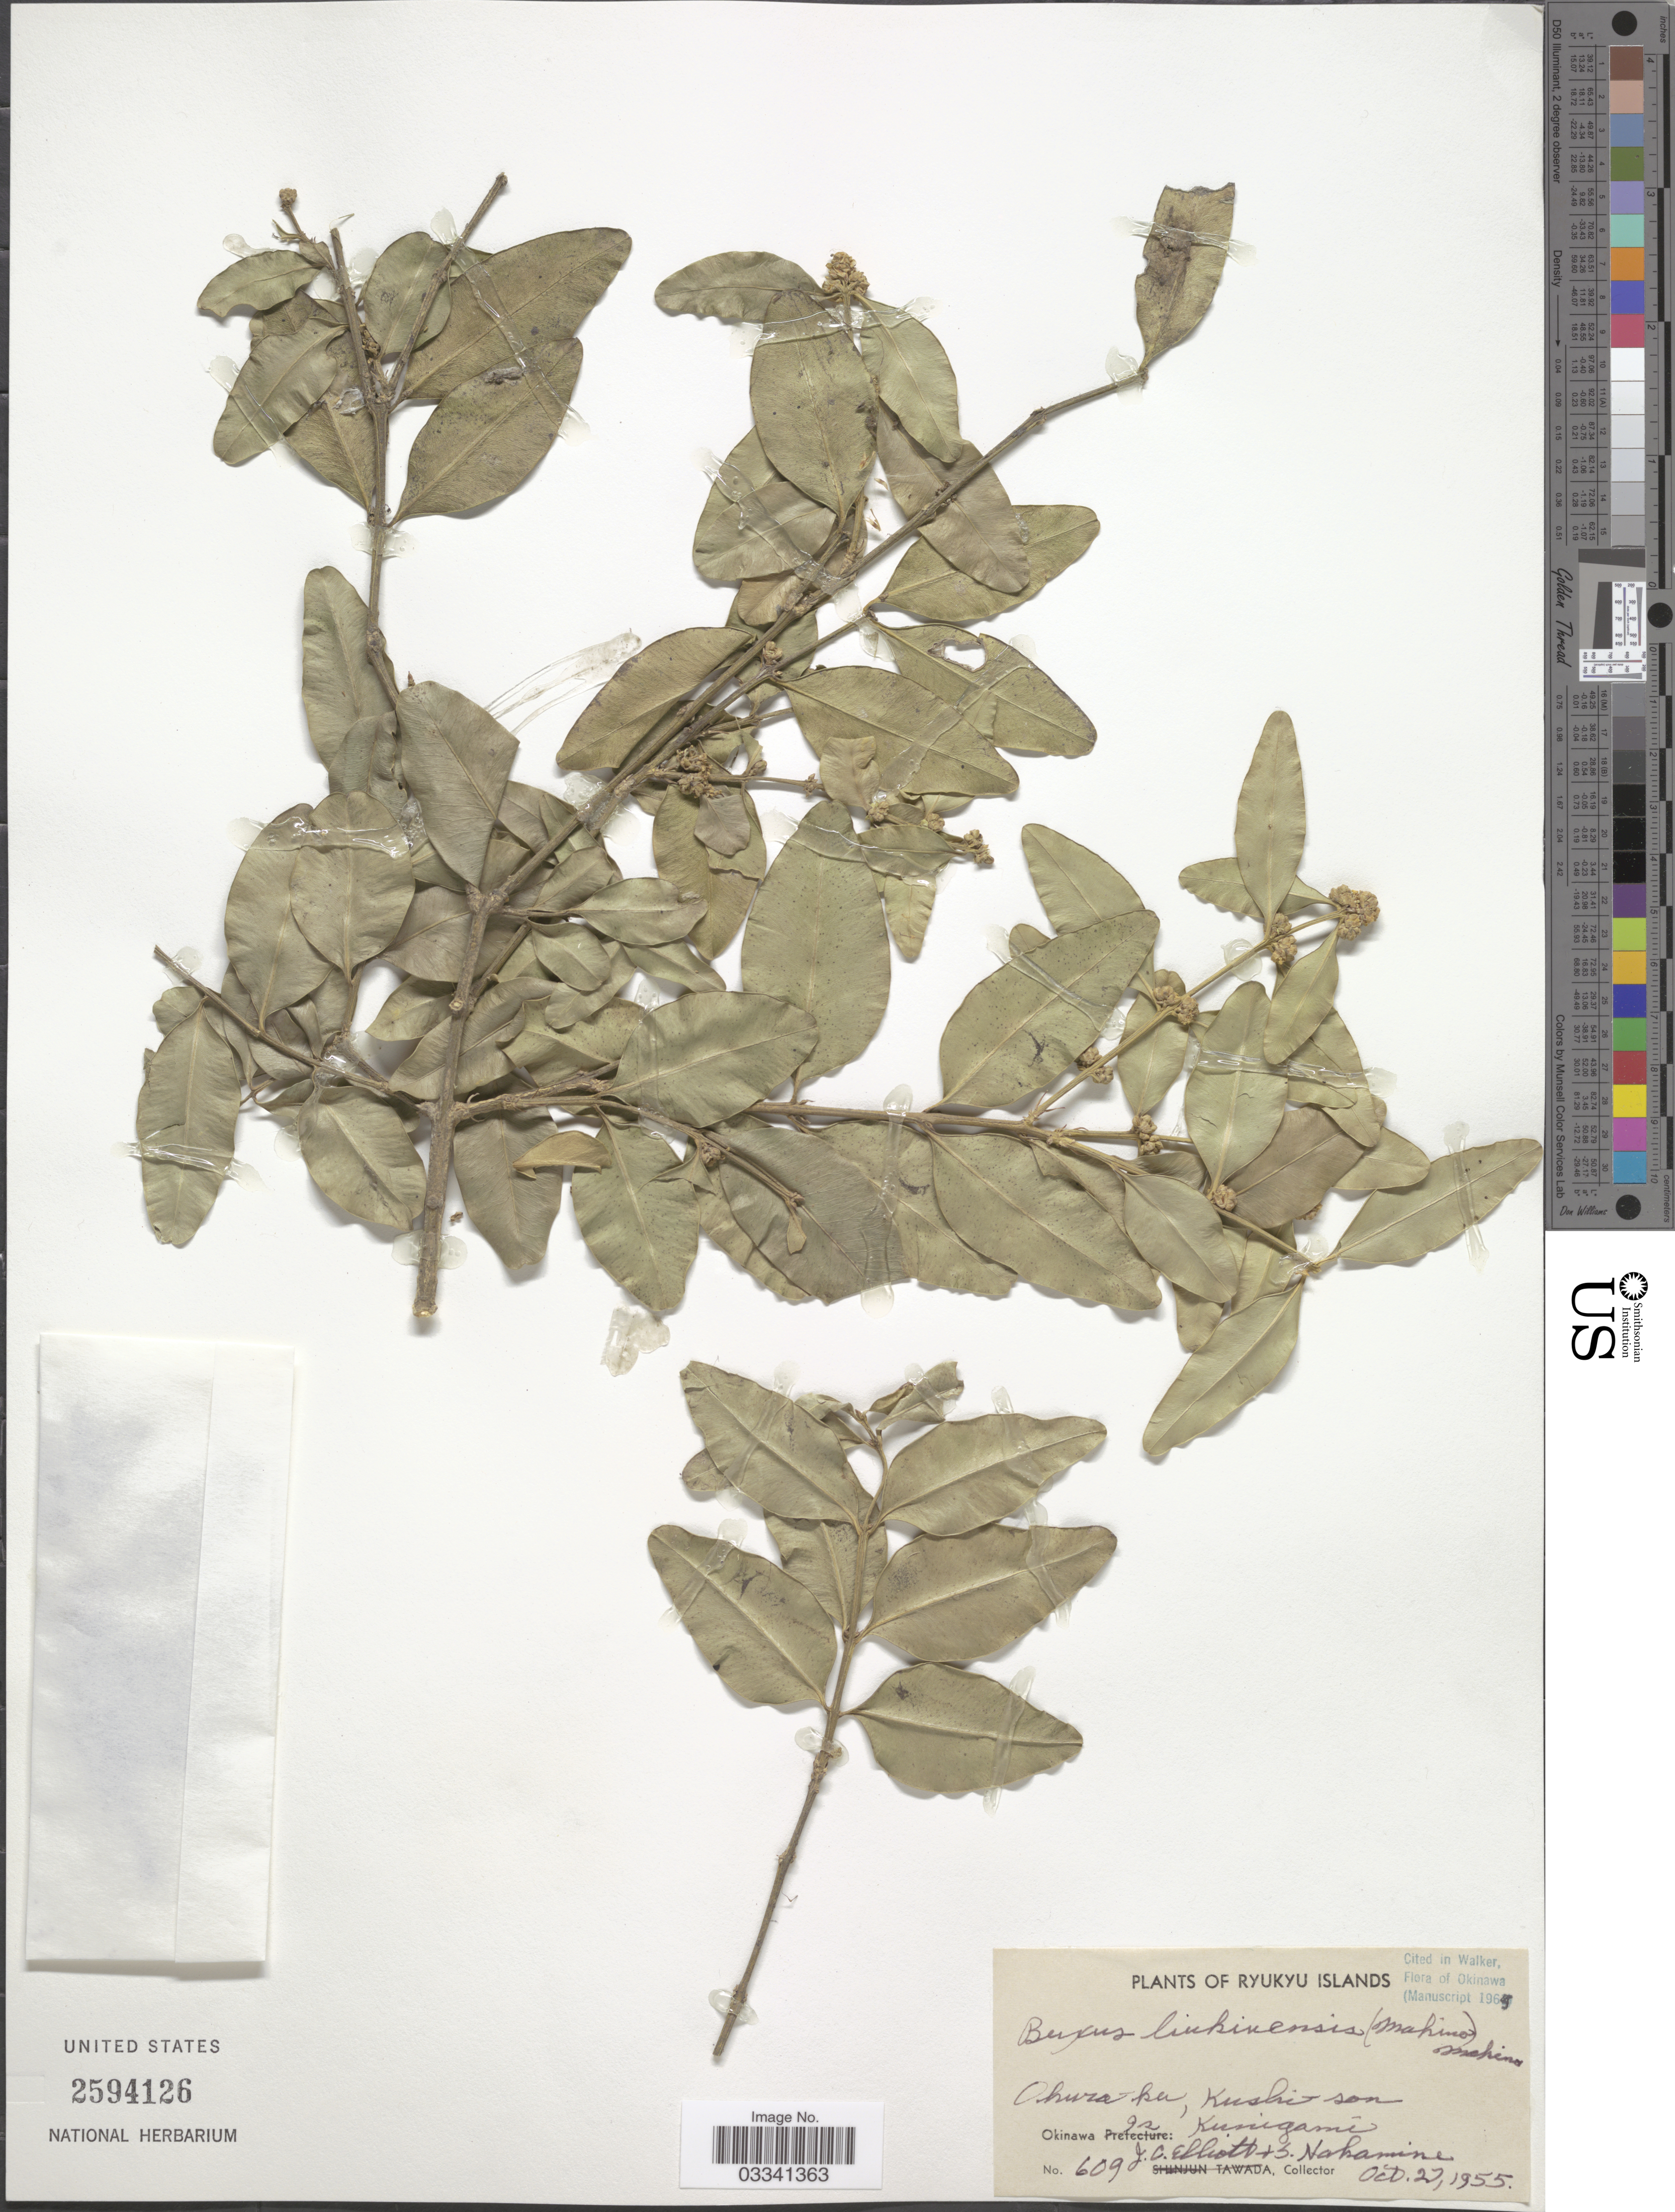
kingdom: Plantae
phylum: Tracheophyta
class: Magnoliopsida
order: Buxales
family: Buxaceae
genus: Buxus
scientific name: Buxus liukiuensis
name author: Makino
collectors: J. C. Elliott & S. Nakamine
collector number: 609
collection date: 1955-10-27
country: Japan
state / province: Okinawa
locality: Ryukyu Islands. Okinawa Is: Chura-ka, Kushi-san, Kunigami.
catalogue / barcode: US 2594126